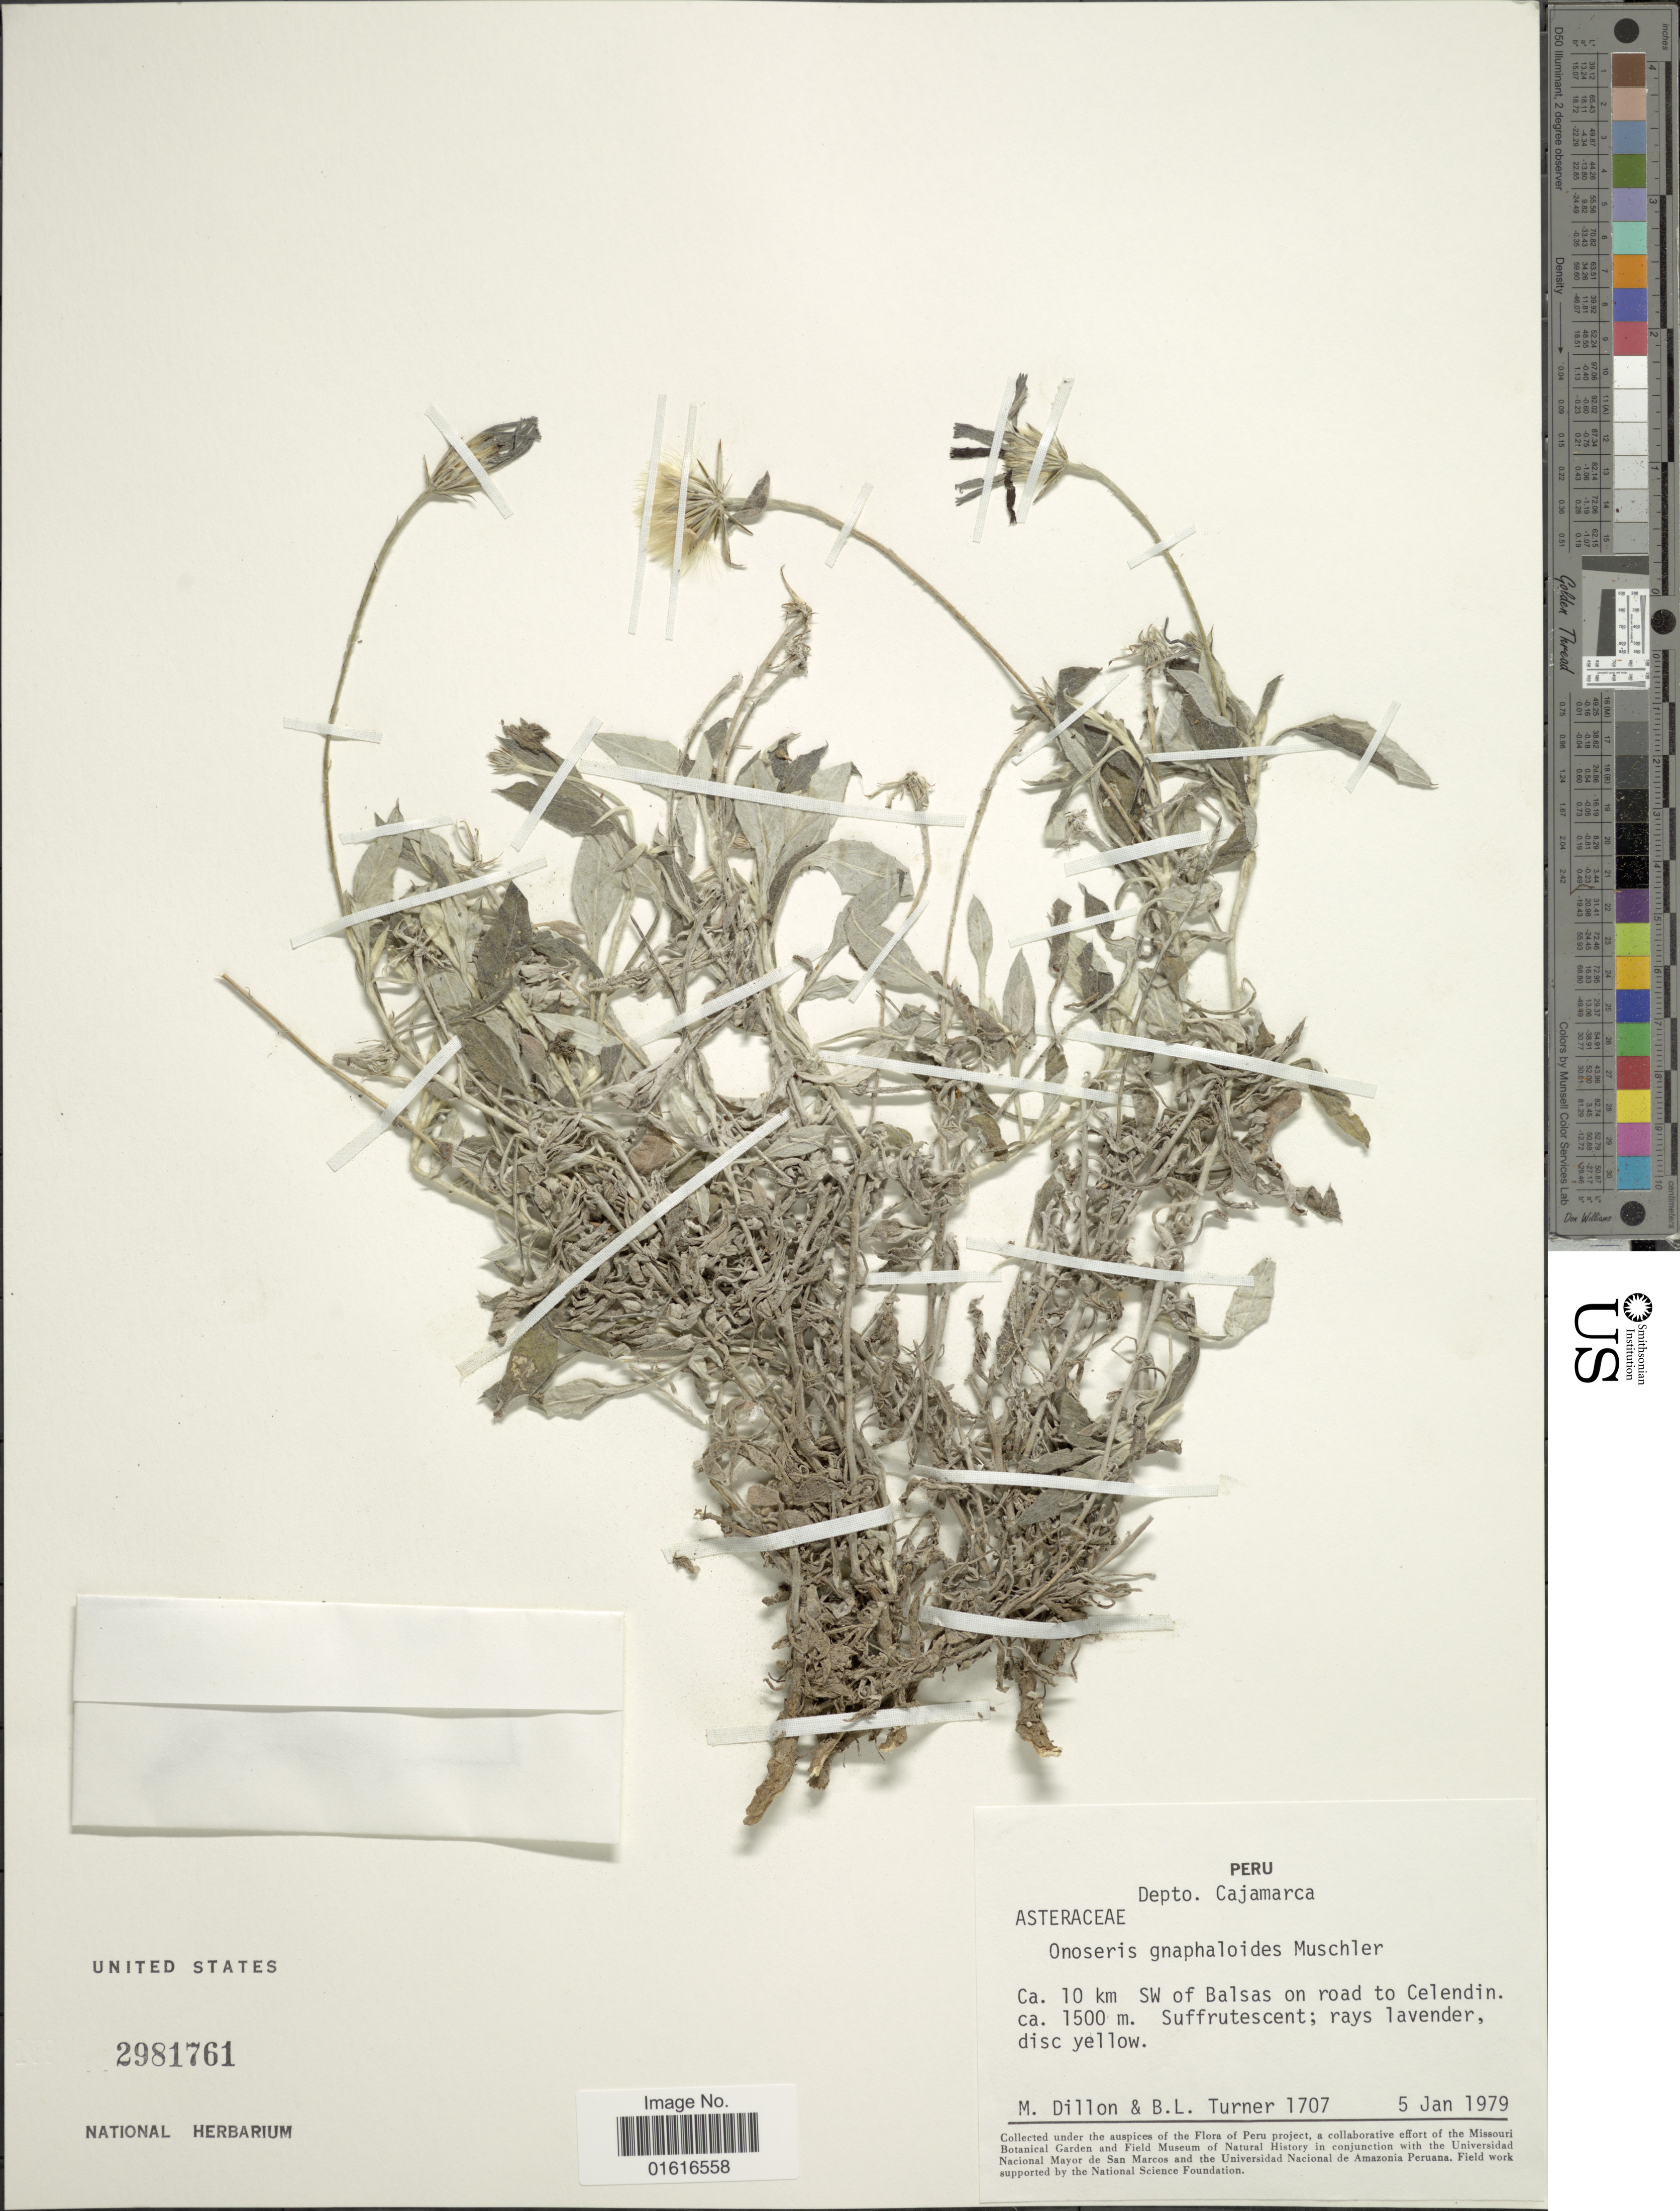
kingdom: Plantae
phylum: Tracheophyta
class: Magnoliopsida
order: Asterales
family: Asteraceae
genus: Onoseris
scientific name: Onoseris gnaphalioides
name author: Muschl.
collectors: M. O. Dillon & B. L. Turner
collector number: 1707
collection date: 1979-01-05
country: Peru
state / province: Cajamarca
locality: Ca. 10 km SW of Balsas on road to Celendin.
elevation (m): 1500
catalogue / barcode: US 2981761